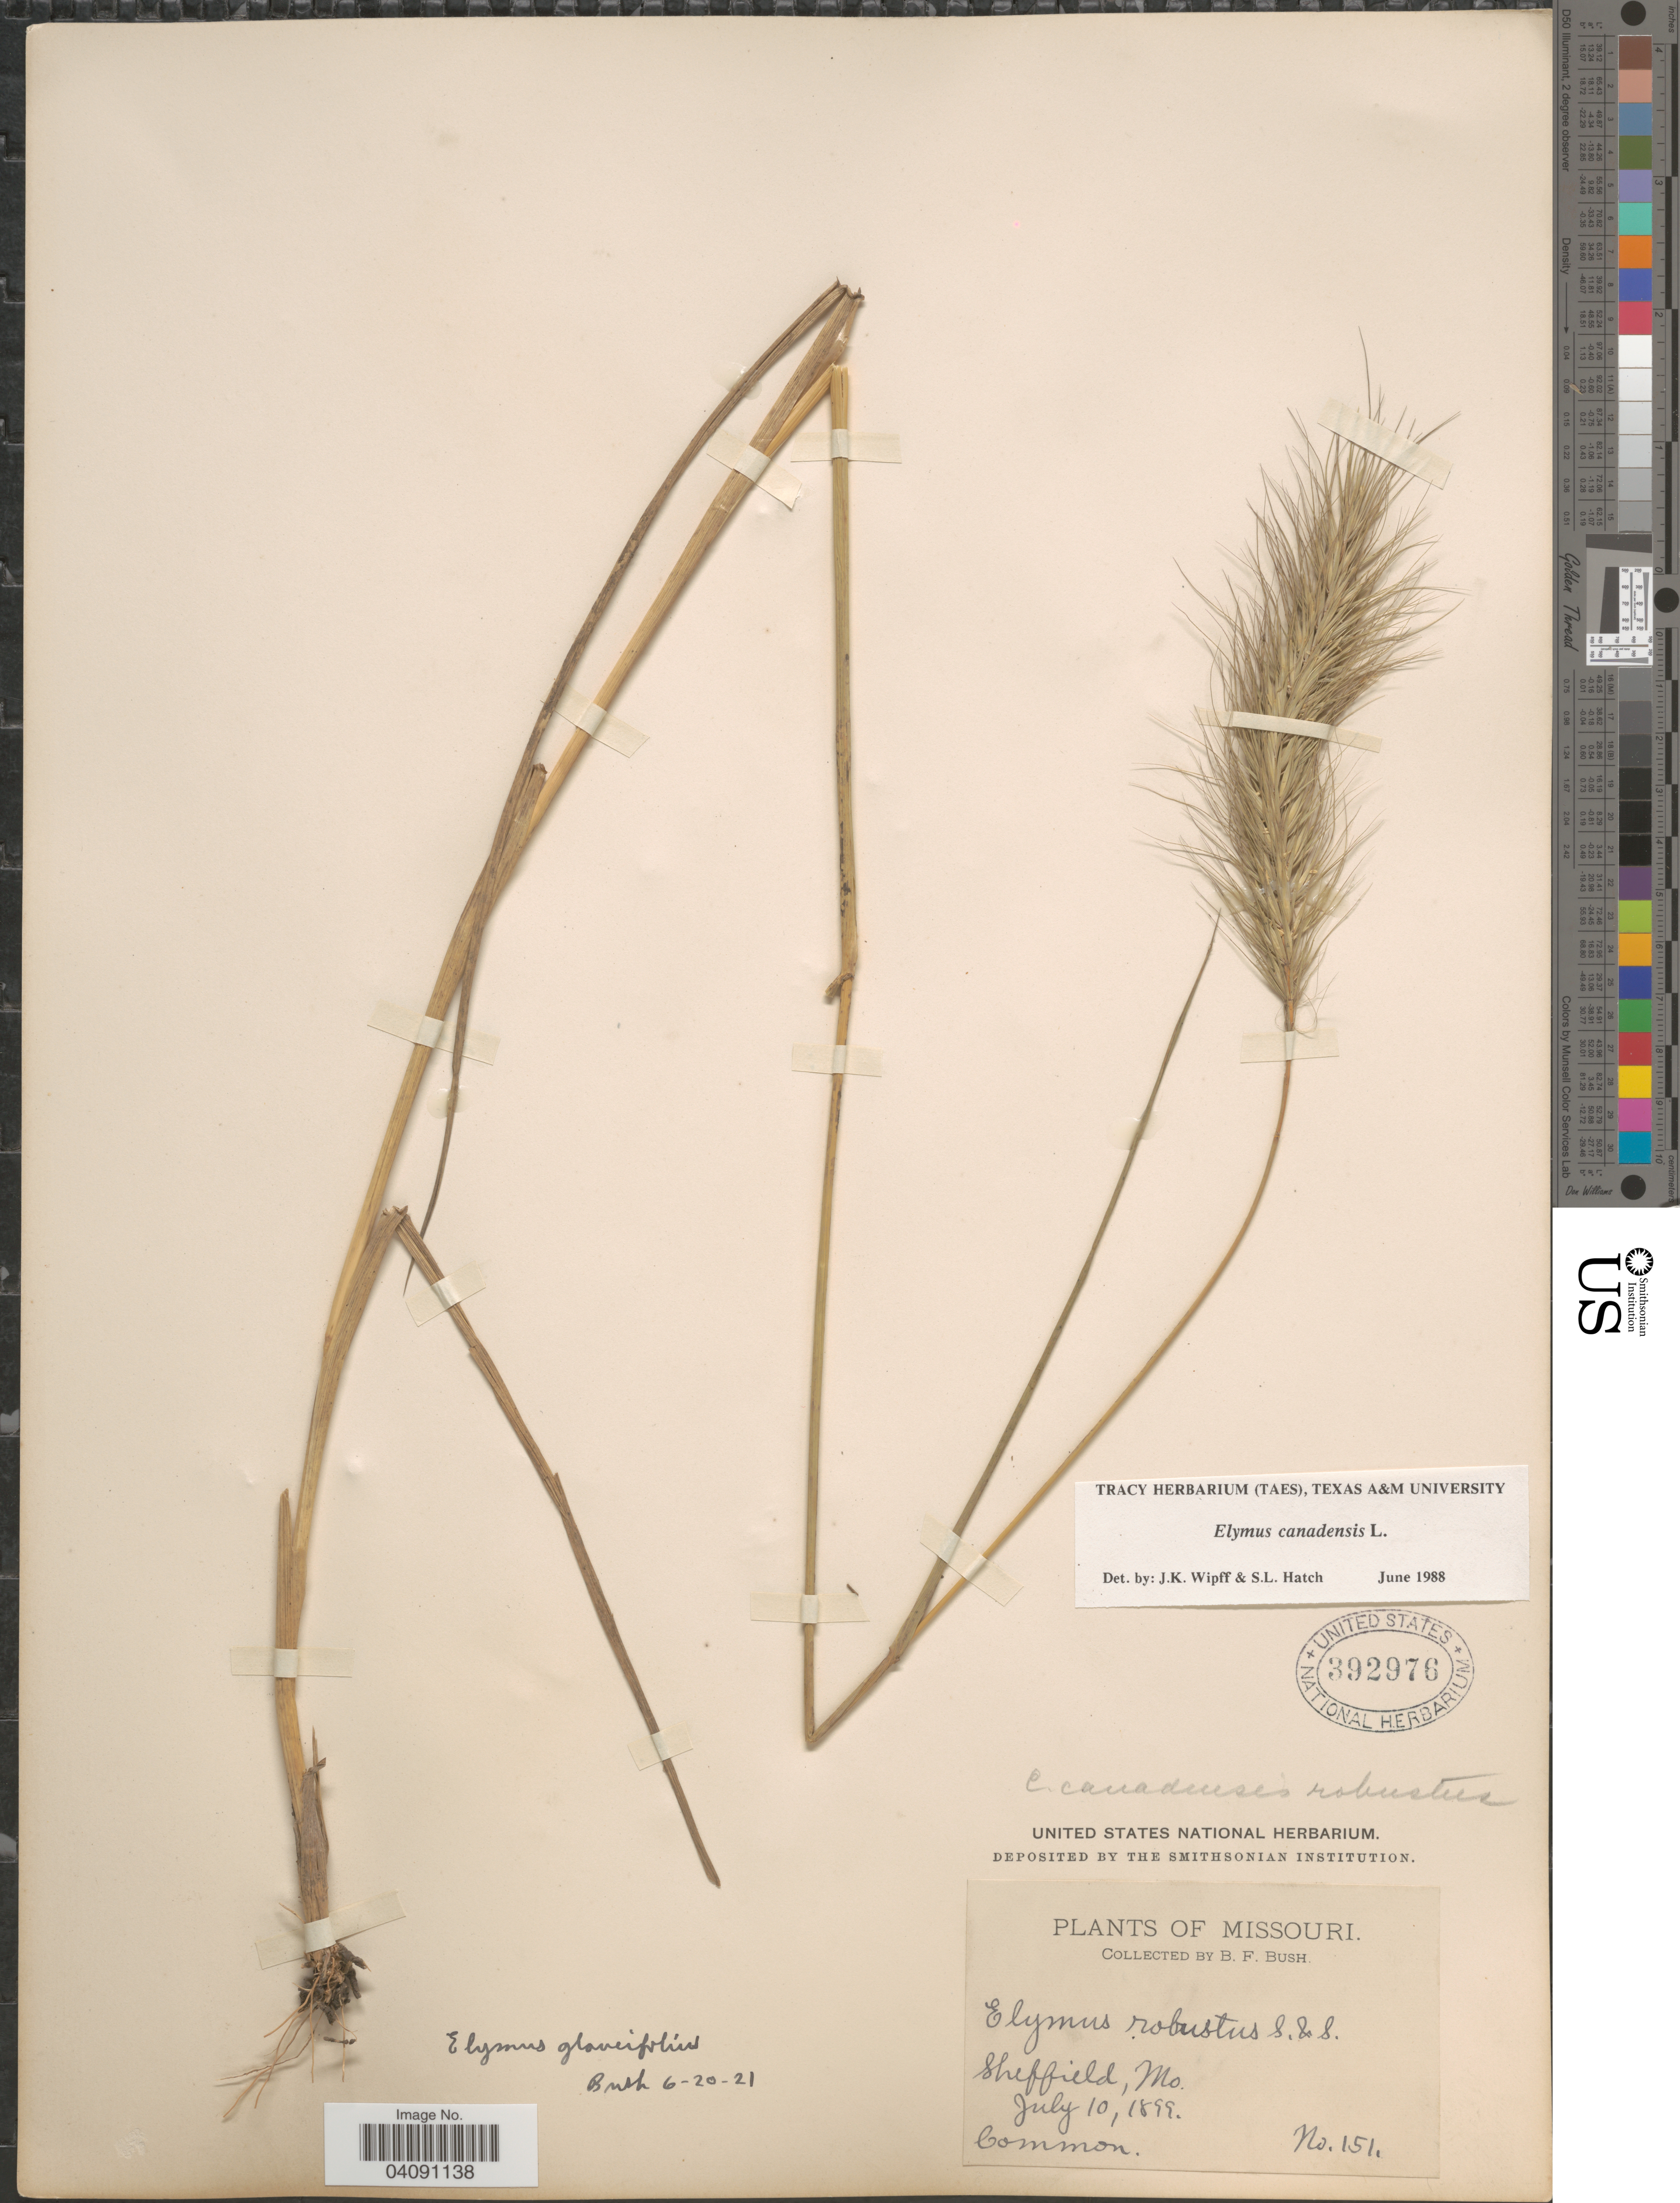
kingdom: Plantae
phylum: Tracheophyta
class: Liliopsida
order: Poales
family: Poaceae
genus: Elymus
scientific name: Elymus canadensis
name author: L.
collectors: B. F. Bush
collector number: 151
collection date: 1899-07-10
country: United States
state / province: Missouri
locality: Sheffield.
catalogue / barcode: US 392976